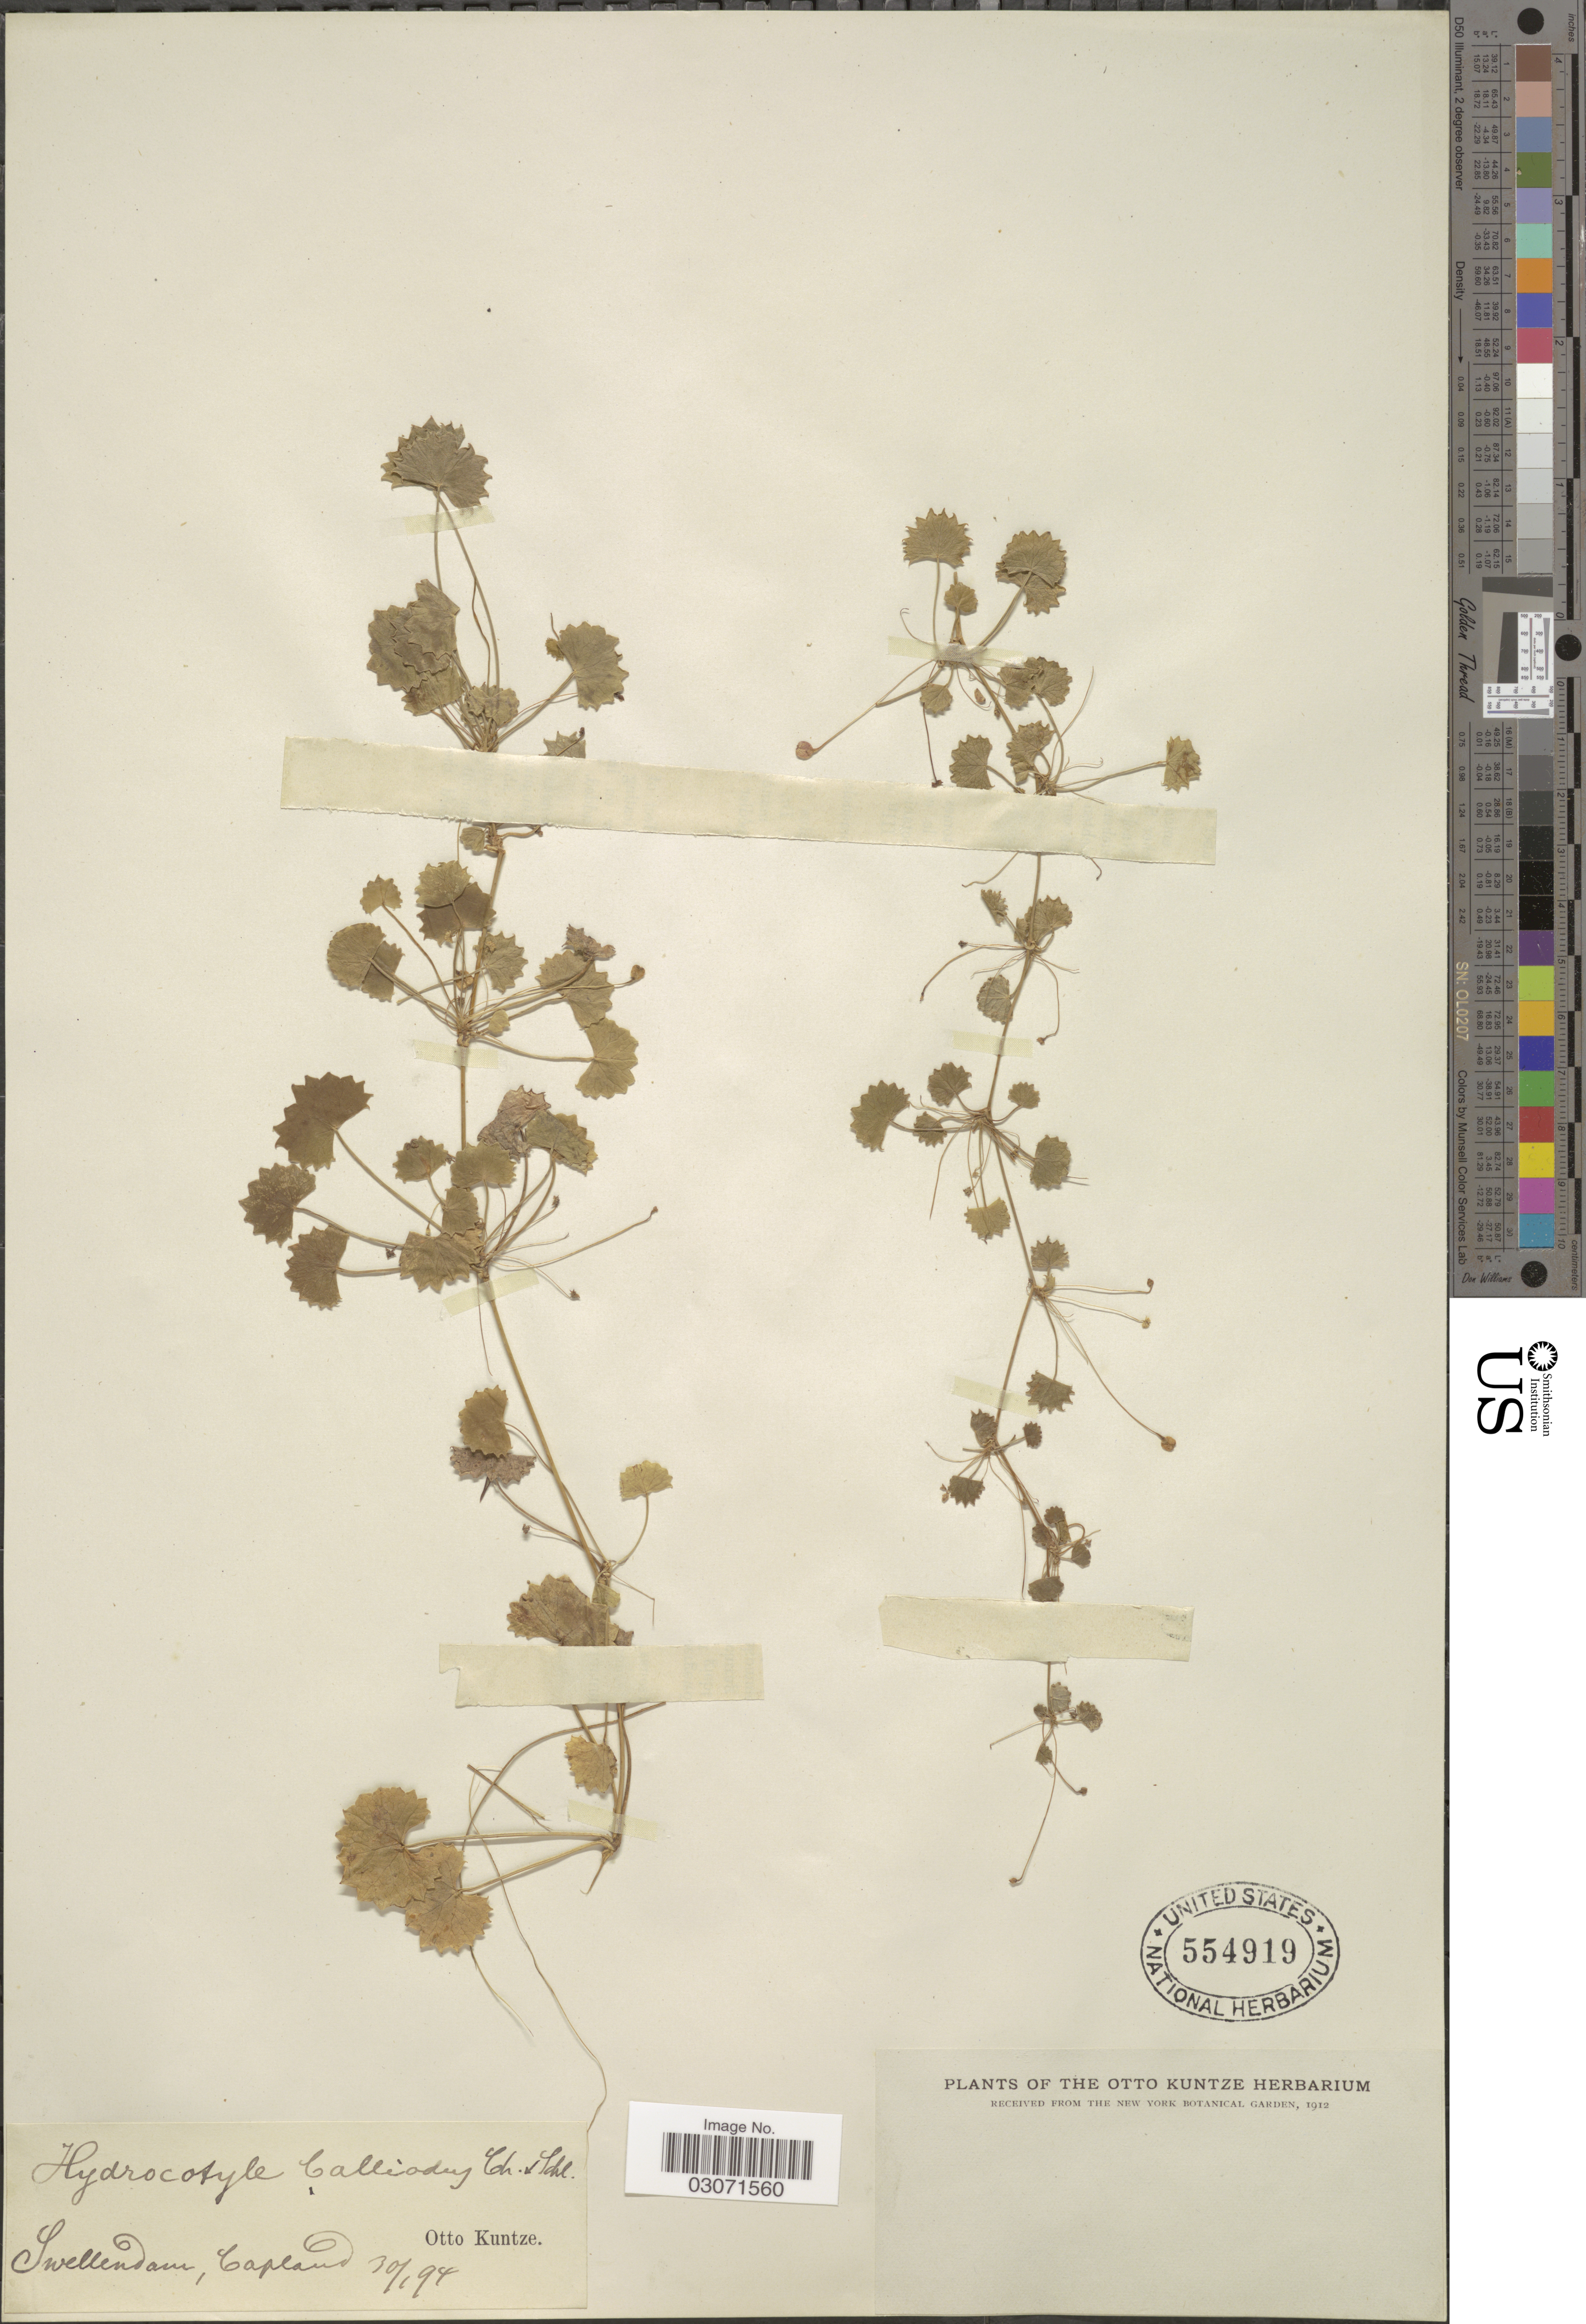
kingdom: Plantae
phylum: Tracheophyta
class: Magnoliopsida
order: Apiales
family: Araliaceae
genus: Hydrocotyle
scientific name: Hydrocotyle calliodus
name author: Cham. & Schltdl.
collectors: C.E.O. Kuntze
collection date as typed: Transcribed d/m/y: 30/1/94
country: South Africa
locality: Swellendam, Capland.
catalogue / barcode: US 554919